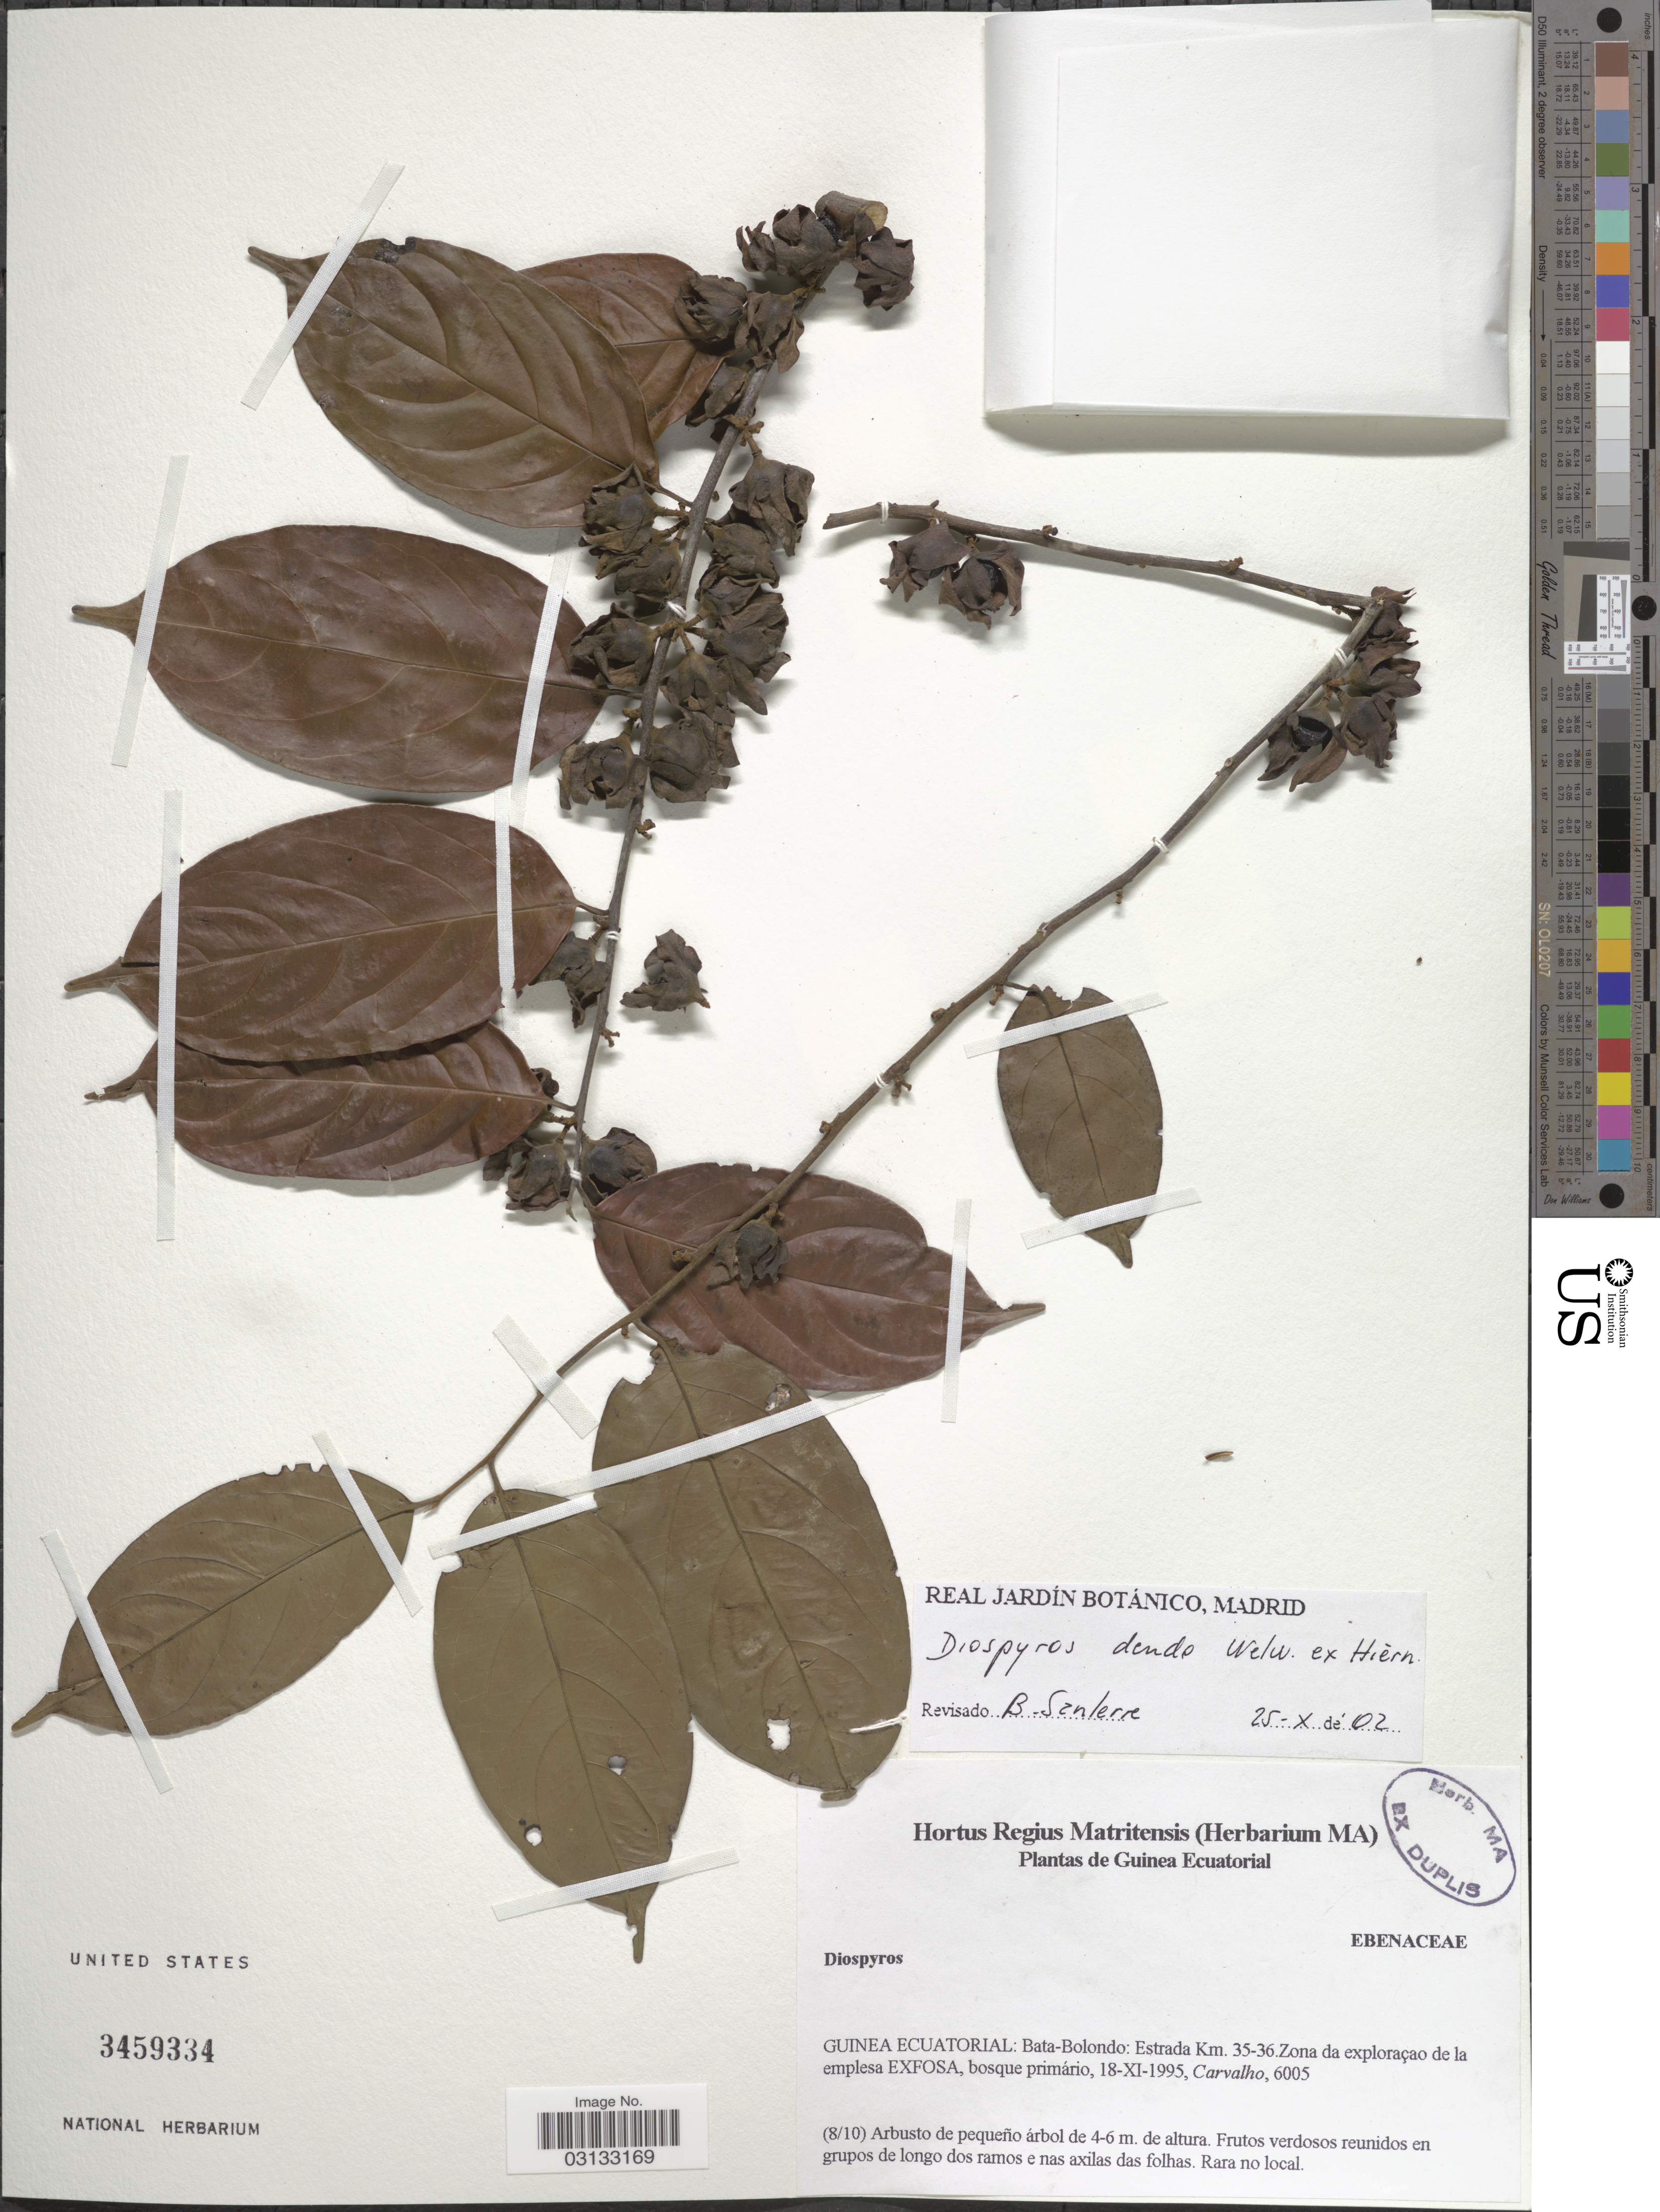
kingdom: Plantae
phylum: Tracheophyta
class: Magnoliopsida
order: Ericales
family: Ebenaceae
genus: Diospyros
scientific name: Diospyros dendo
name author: Welw. ex Hiern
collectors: Carvalho, --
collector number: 6005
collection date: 1995-11-18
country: Equatorial Guinea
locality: Guinea Ecuatorial: Bata-Bolondo: Estrada Km. 35-36.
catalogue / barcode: US 3459334